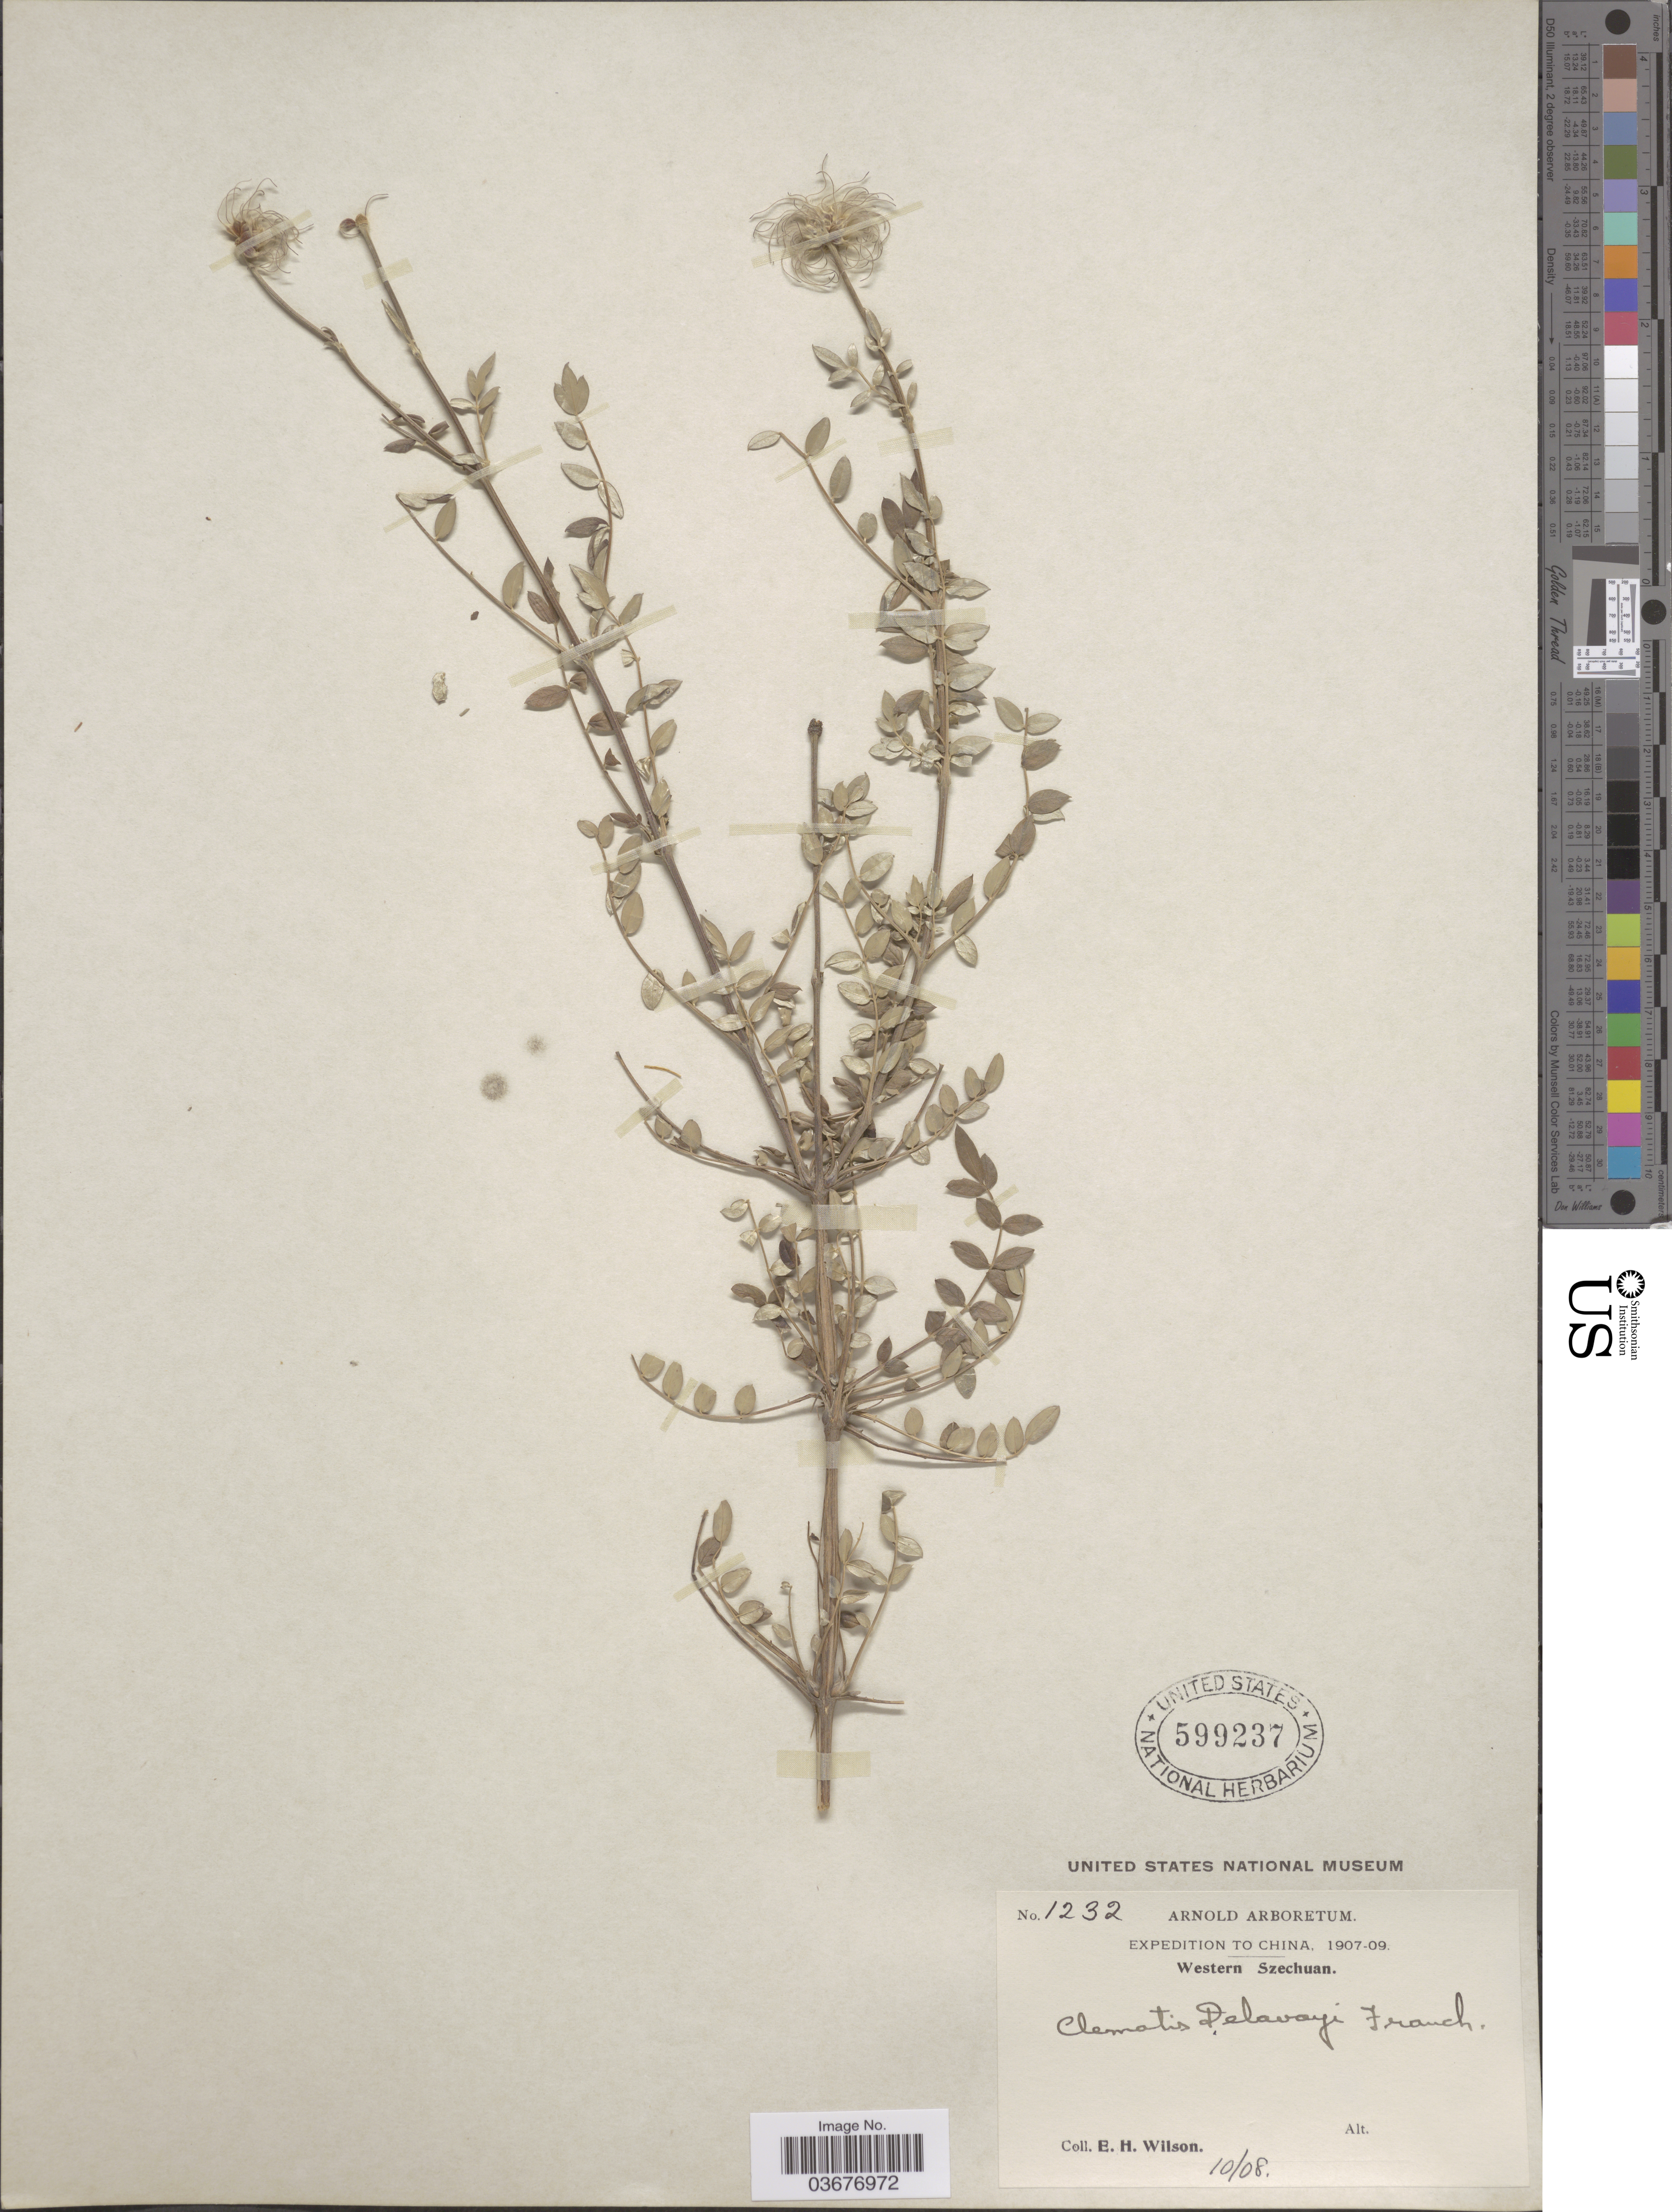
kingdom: Plantae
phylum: Tracheophyta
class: Magnoliopsida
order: Ranunculales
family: Ranunculaceae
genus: Clematis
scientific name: Clematis delavayi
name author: Franch.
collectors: E. Wilson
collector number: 1232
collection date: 1908-10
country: China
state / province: Sichuan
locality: Western Szechuan.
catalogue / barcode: US 599237